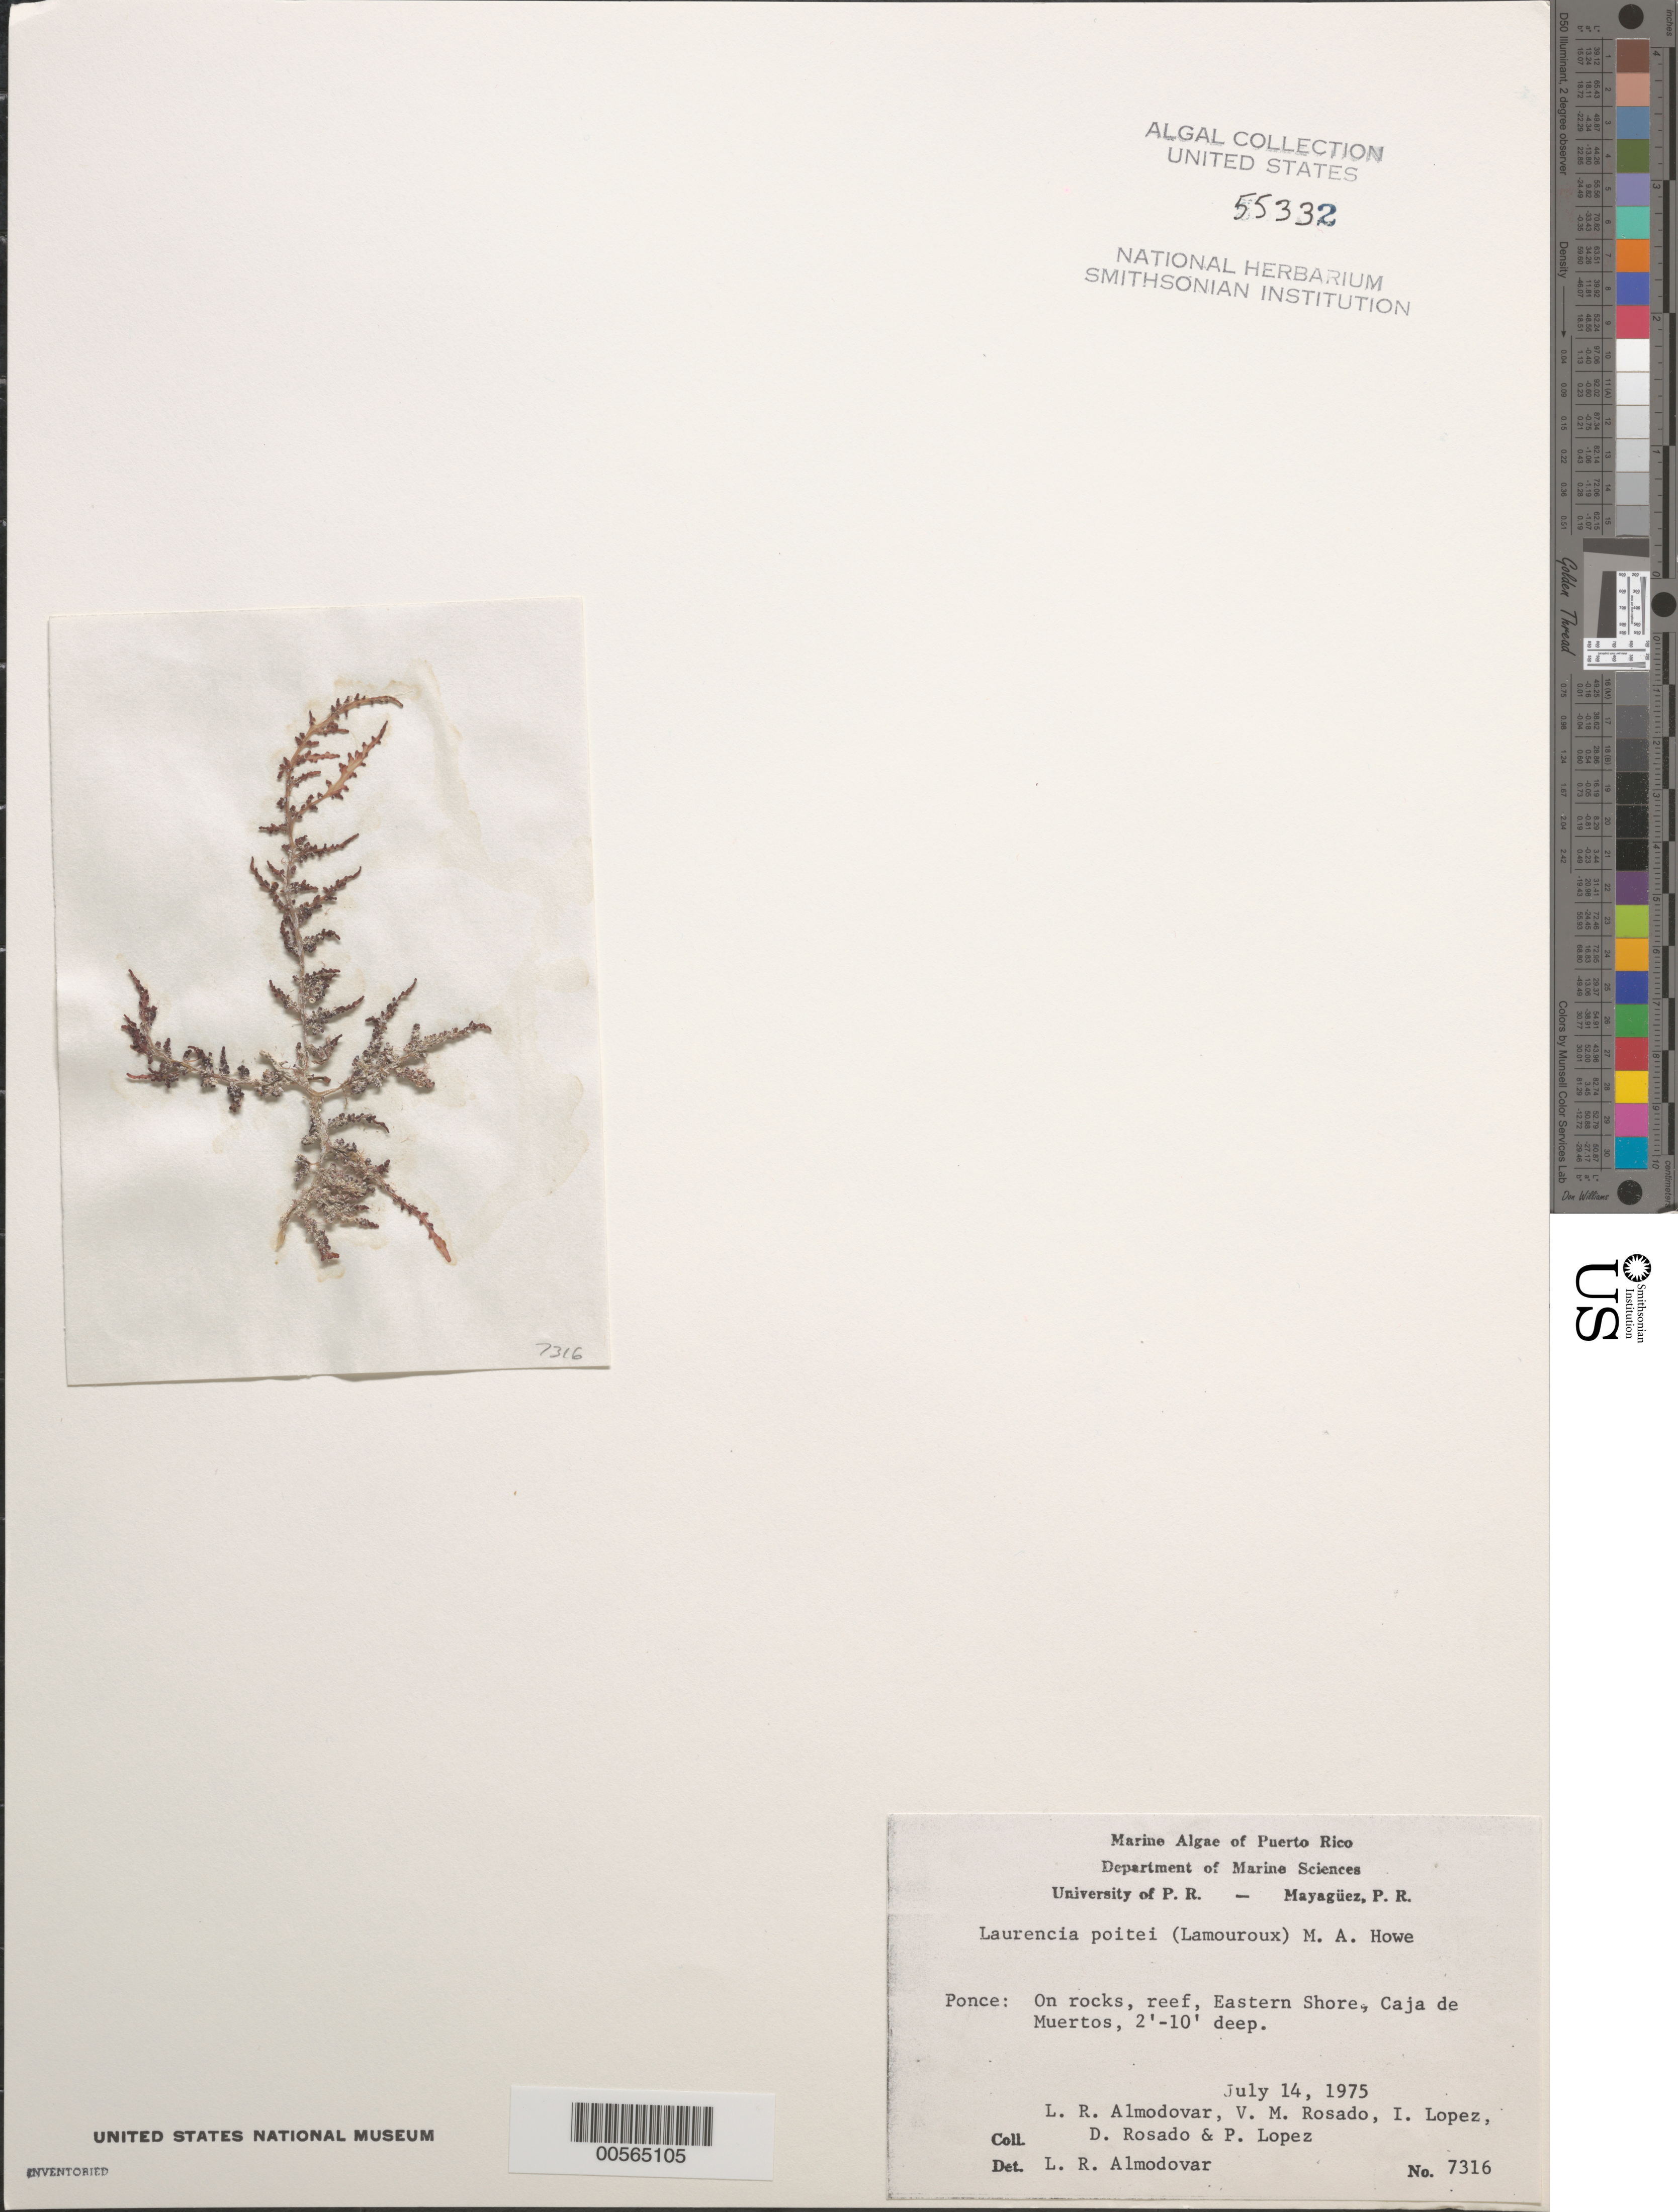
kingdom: Plantae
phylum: Rhodophyta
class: Florideophyceae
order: Ceramiales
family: Rhodomelaceae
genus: Yuzurua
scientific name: Yuzurua poiteaui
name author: (J.V.Lamouroux) Martin-Lescanne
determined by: Brooks, B. L., (BOT), Smithsonian Institution - National Museum of Natural History (UNITED STATES)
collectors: L. Almodovar, V. Rosado, I. Lopéz, D. Rosado & P. Lopez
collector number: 7316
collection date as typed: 14 Jul 1975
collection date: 1975-07-14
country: Puerto Rico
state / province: Ponce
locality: Caja de muertos, eastern shore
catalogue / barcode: US 55332